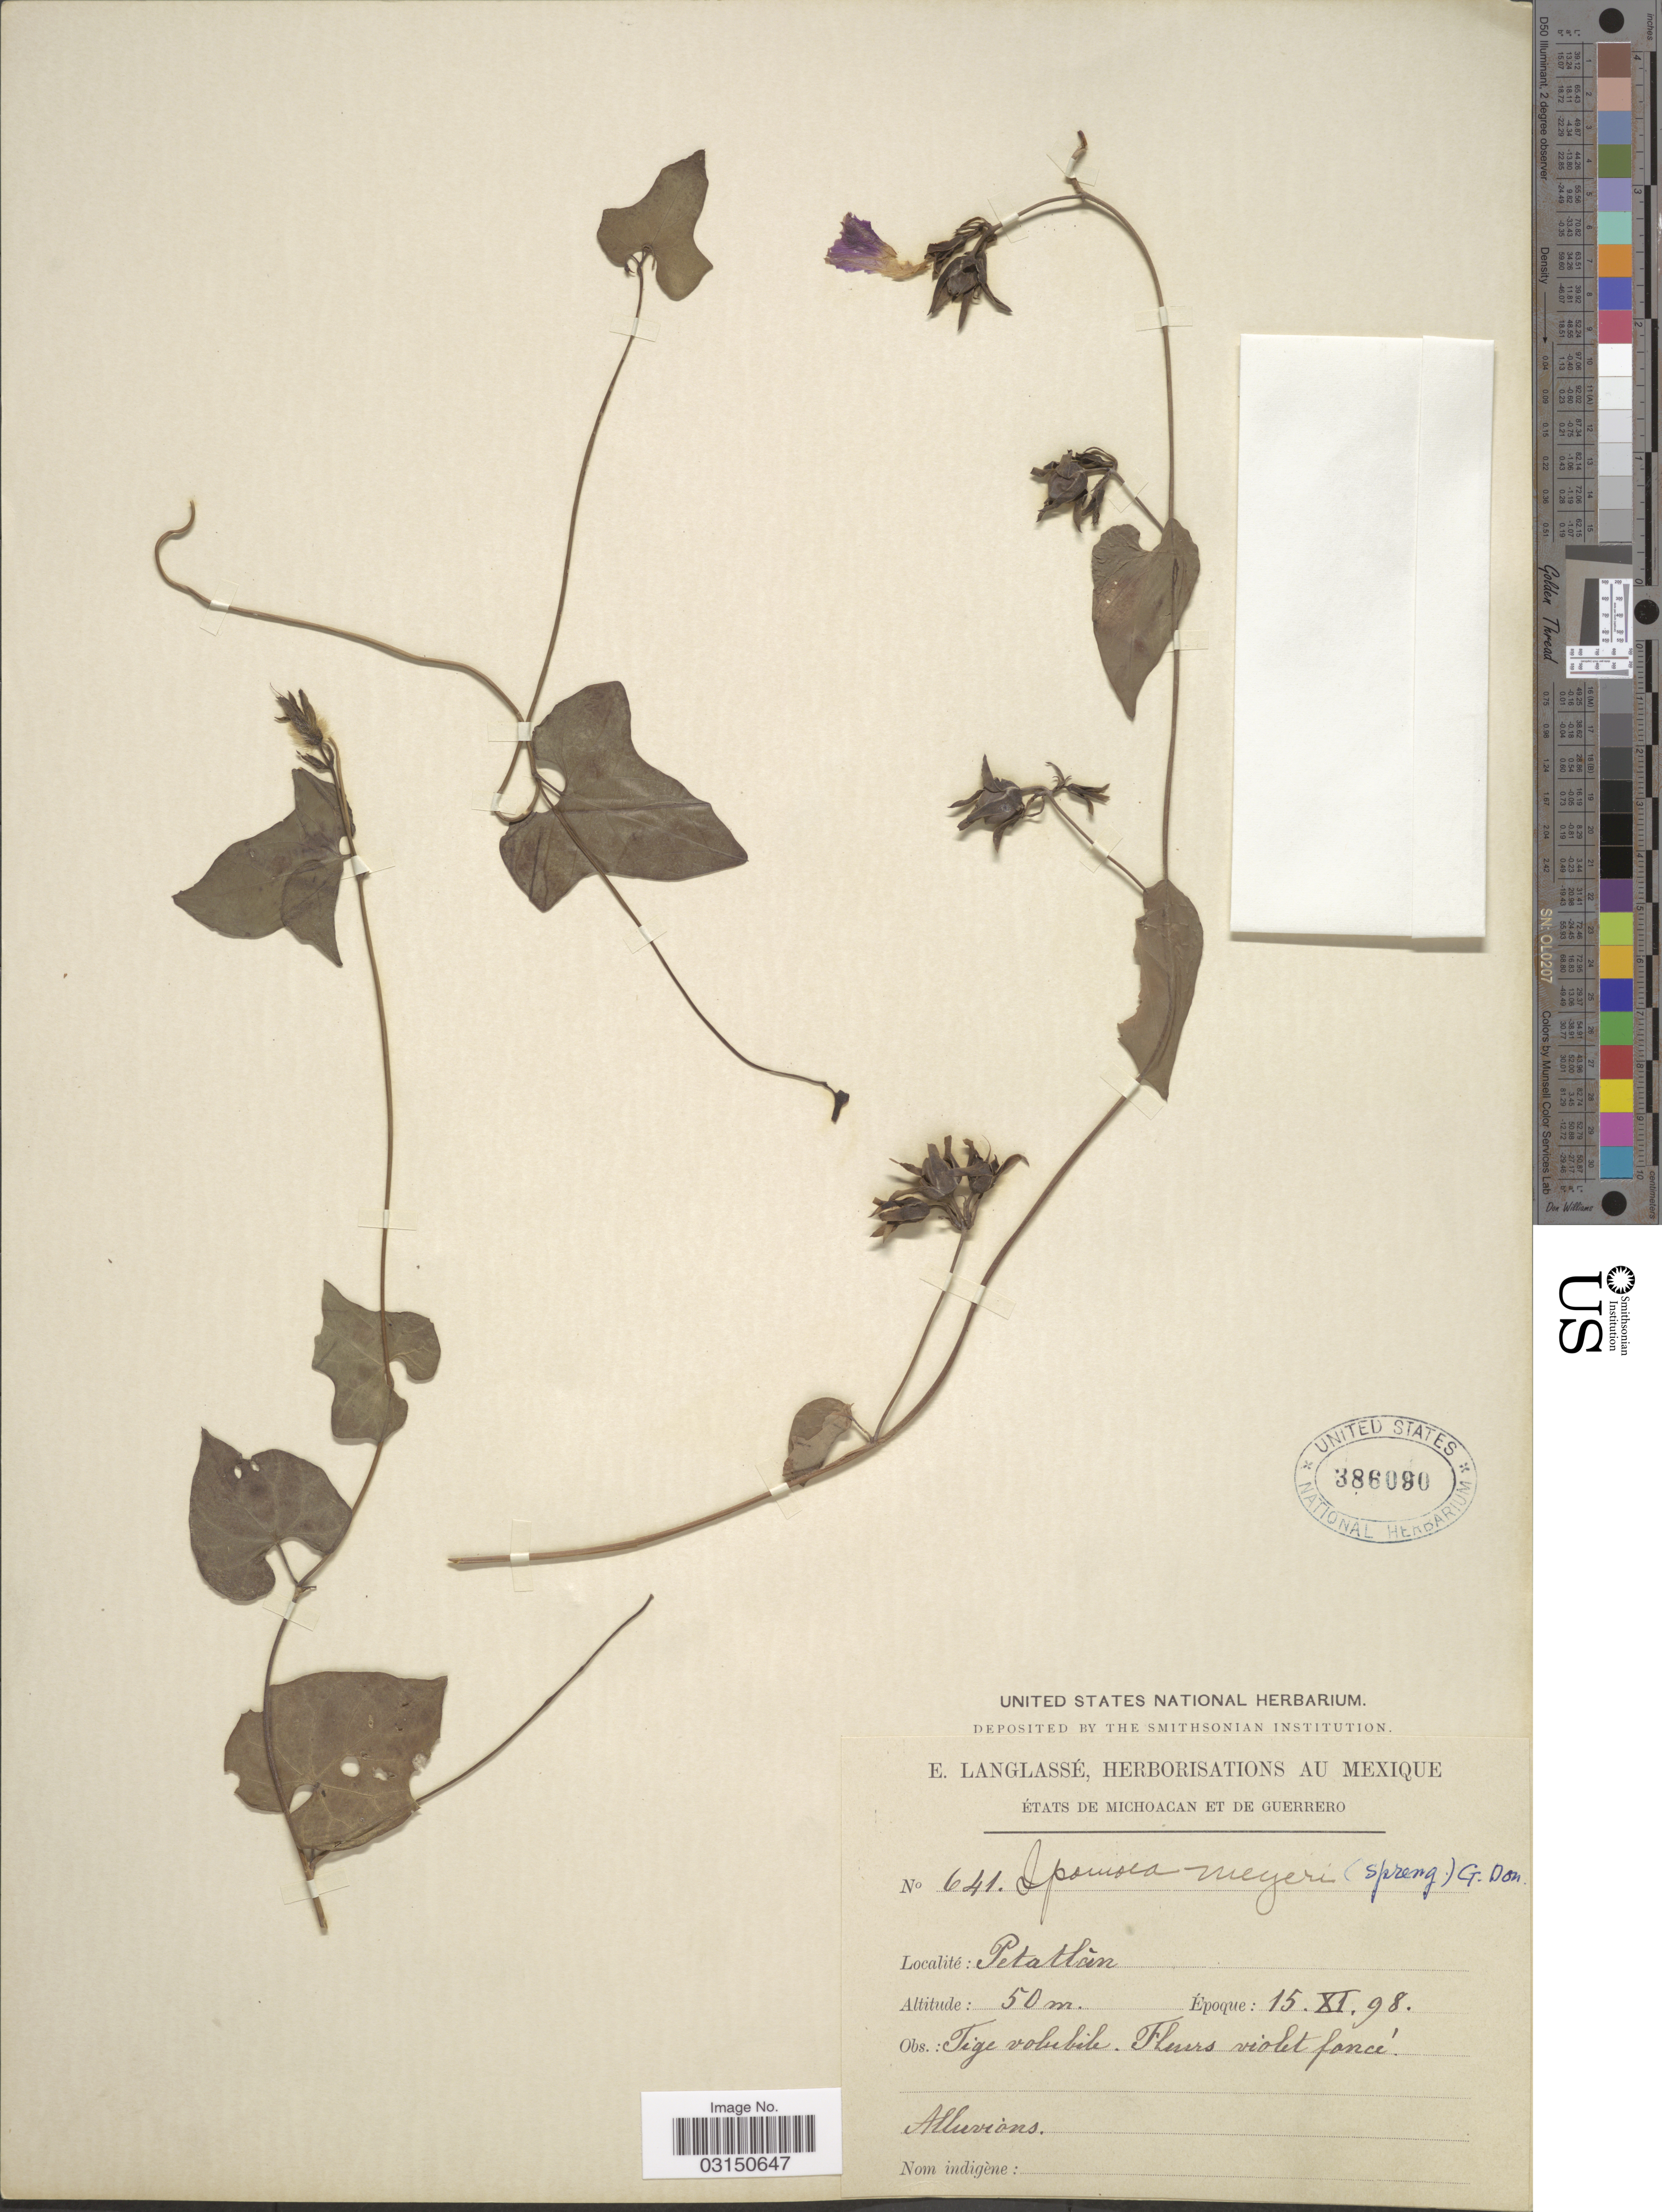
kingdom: Plantae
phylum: Tracheophyta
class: Magnoliopsida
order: Solanales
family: Convolvulaceae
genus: Ipomoea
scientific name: Ipomoea meyeri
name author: (Spreng.) G. Don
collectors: E. Langlassé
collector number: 641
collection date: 1898-11-15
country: Mexico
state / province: Guerrero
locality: Petatlán.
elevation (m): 50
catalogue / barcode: US 386090